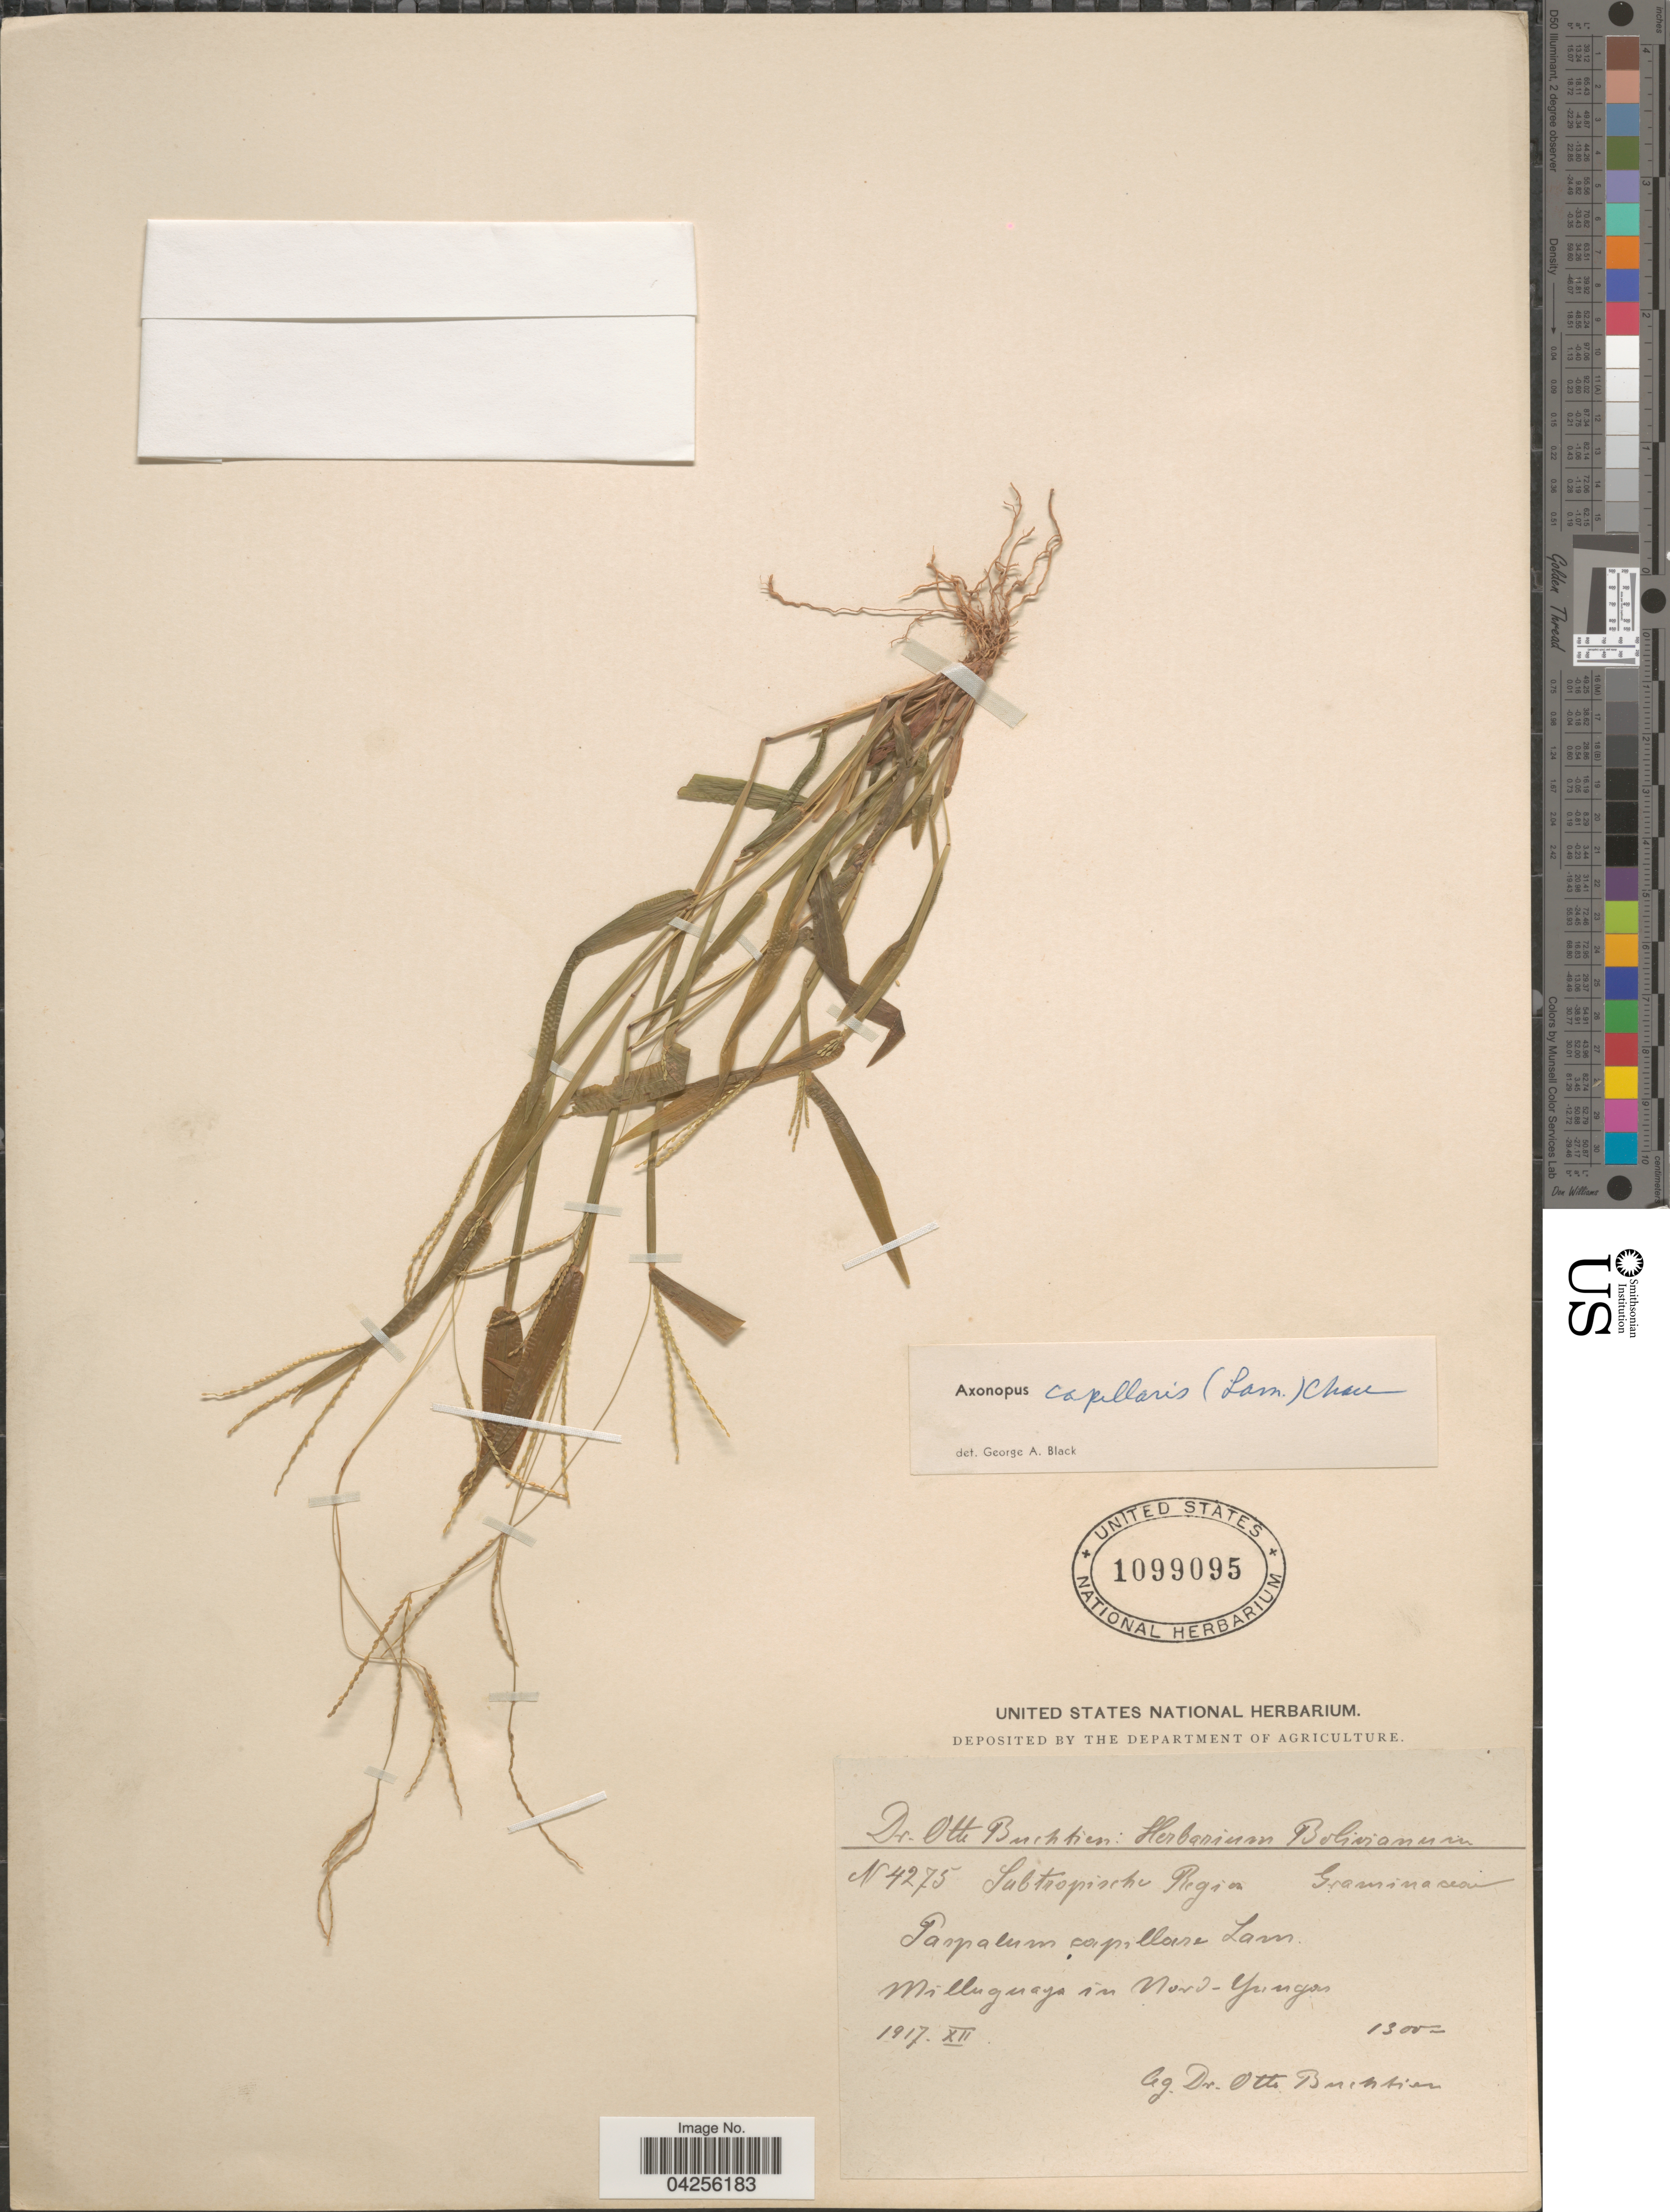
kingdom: Plantae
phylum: Tracheophyta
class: Liliopsida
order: Poales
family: Poaceae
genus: Axonopus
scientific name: Axonopus capillaris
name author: (Lam.) Chase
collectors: O. Buchtien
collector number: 4275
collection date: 1917-12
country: Bolivia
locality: Milluguaya in Nord-Yungas. Subtropische Region.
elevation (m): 1300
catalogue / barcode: US 1099095